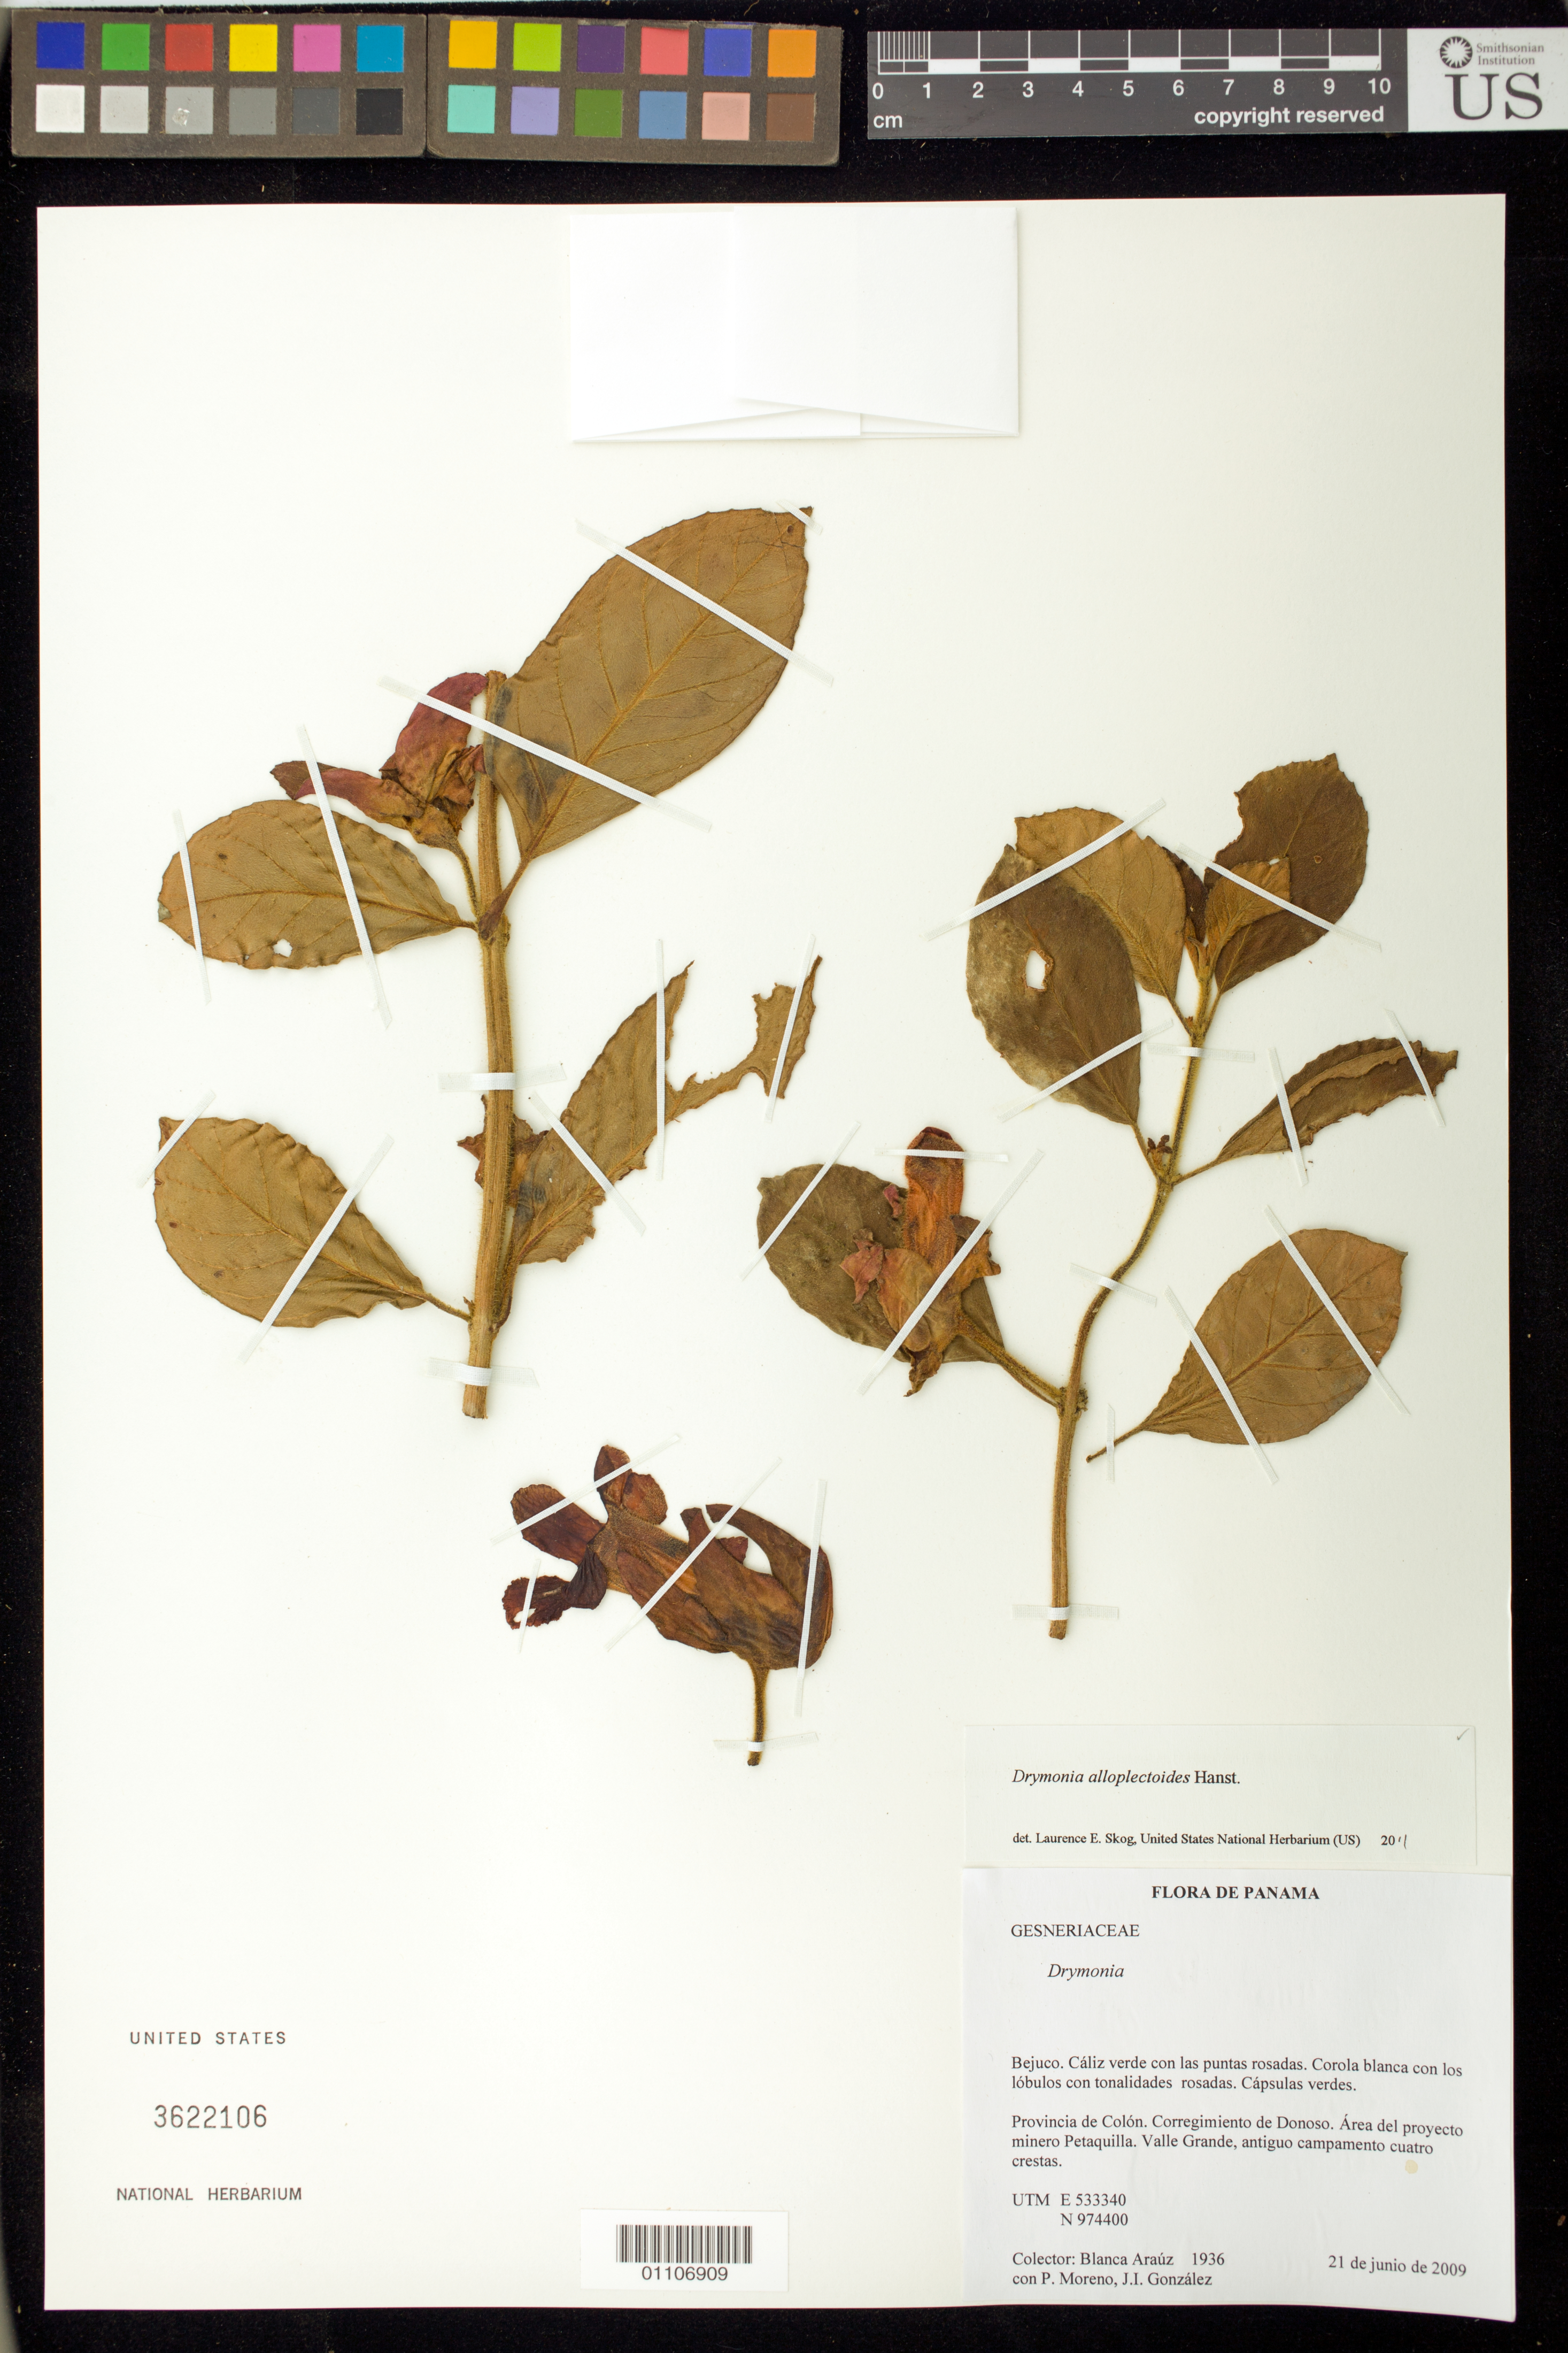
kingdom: Plantae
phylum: Tracheophyta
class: Magnoliopsida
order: Lamiales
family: Gesneriaceae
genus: Drymonia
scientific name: Drymonia alloplectoides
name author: Hanst.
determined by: Skog, Laurence E.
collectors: B. Araúz, P. Moreno & J. I. Gonzalez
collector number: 1936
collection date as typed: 21 Jun 2009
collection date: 2009-06-21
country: Panama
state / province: Colón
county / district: Donoso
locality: Corregimiento de Donoso. Area del proyecto minero Petaquilla. Valle Grande, antiguo campamento cuatro crestas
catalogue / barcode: US 3622106